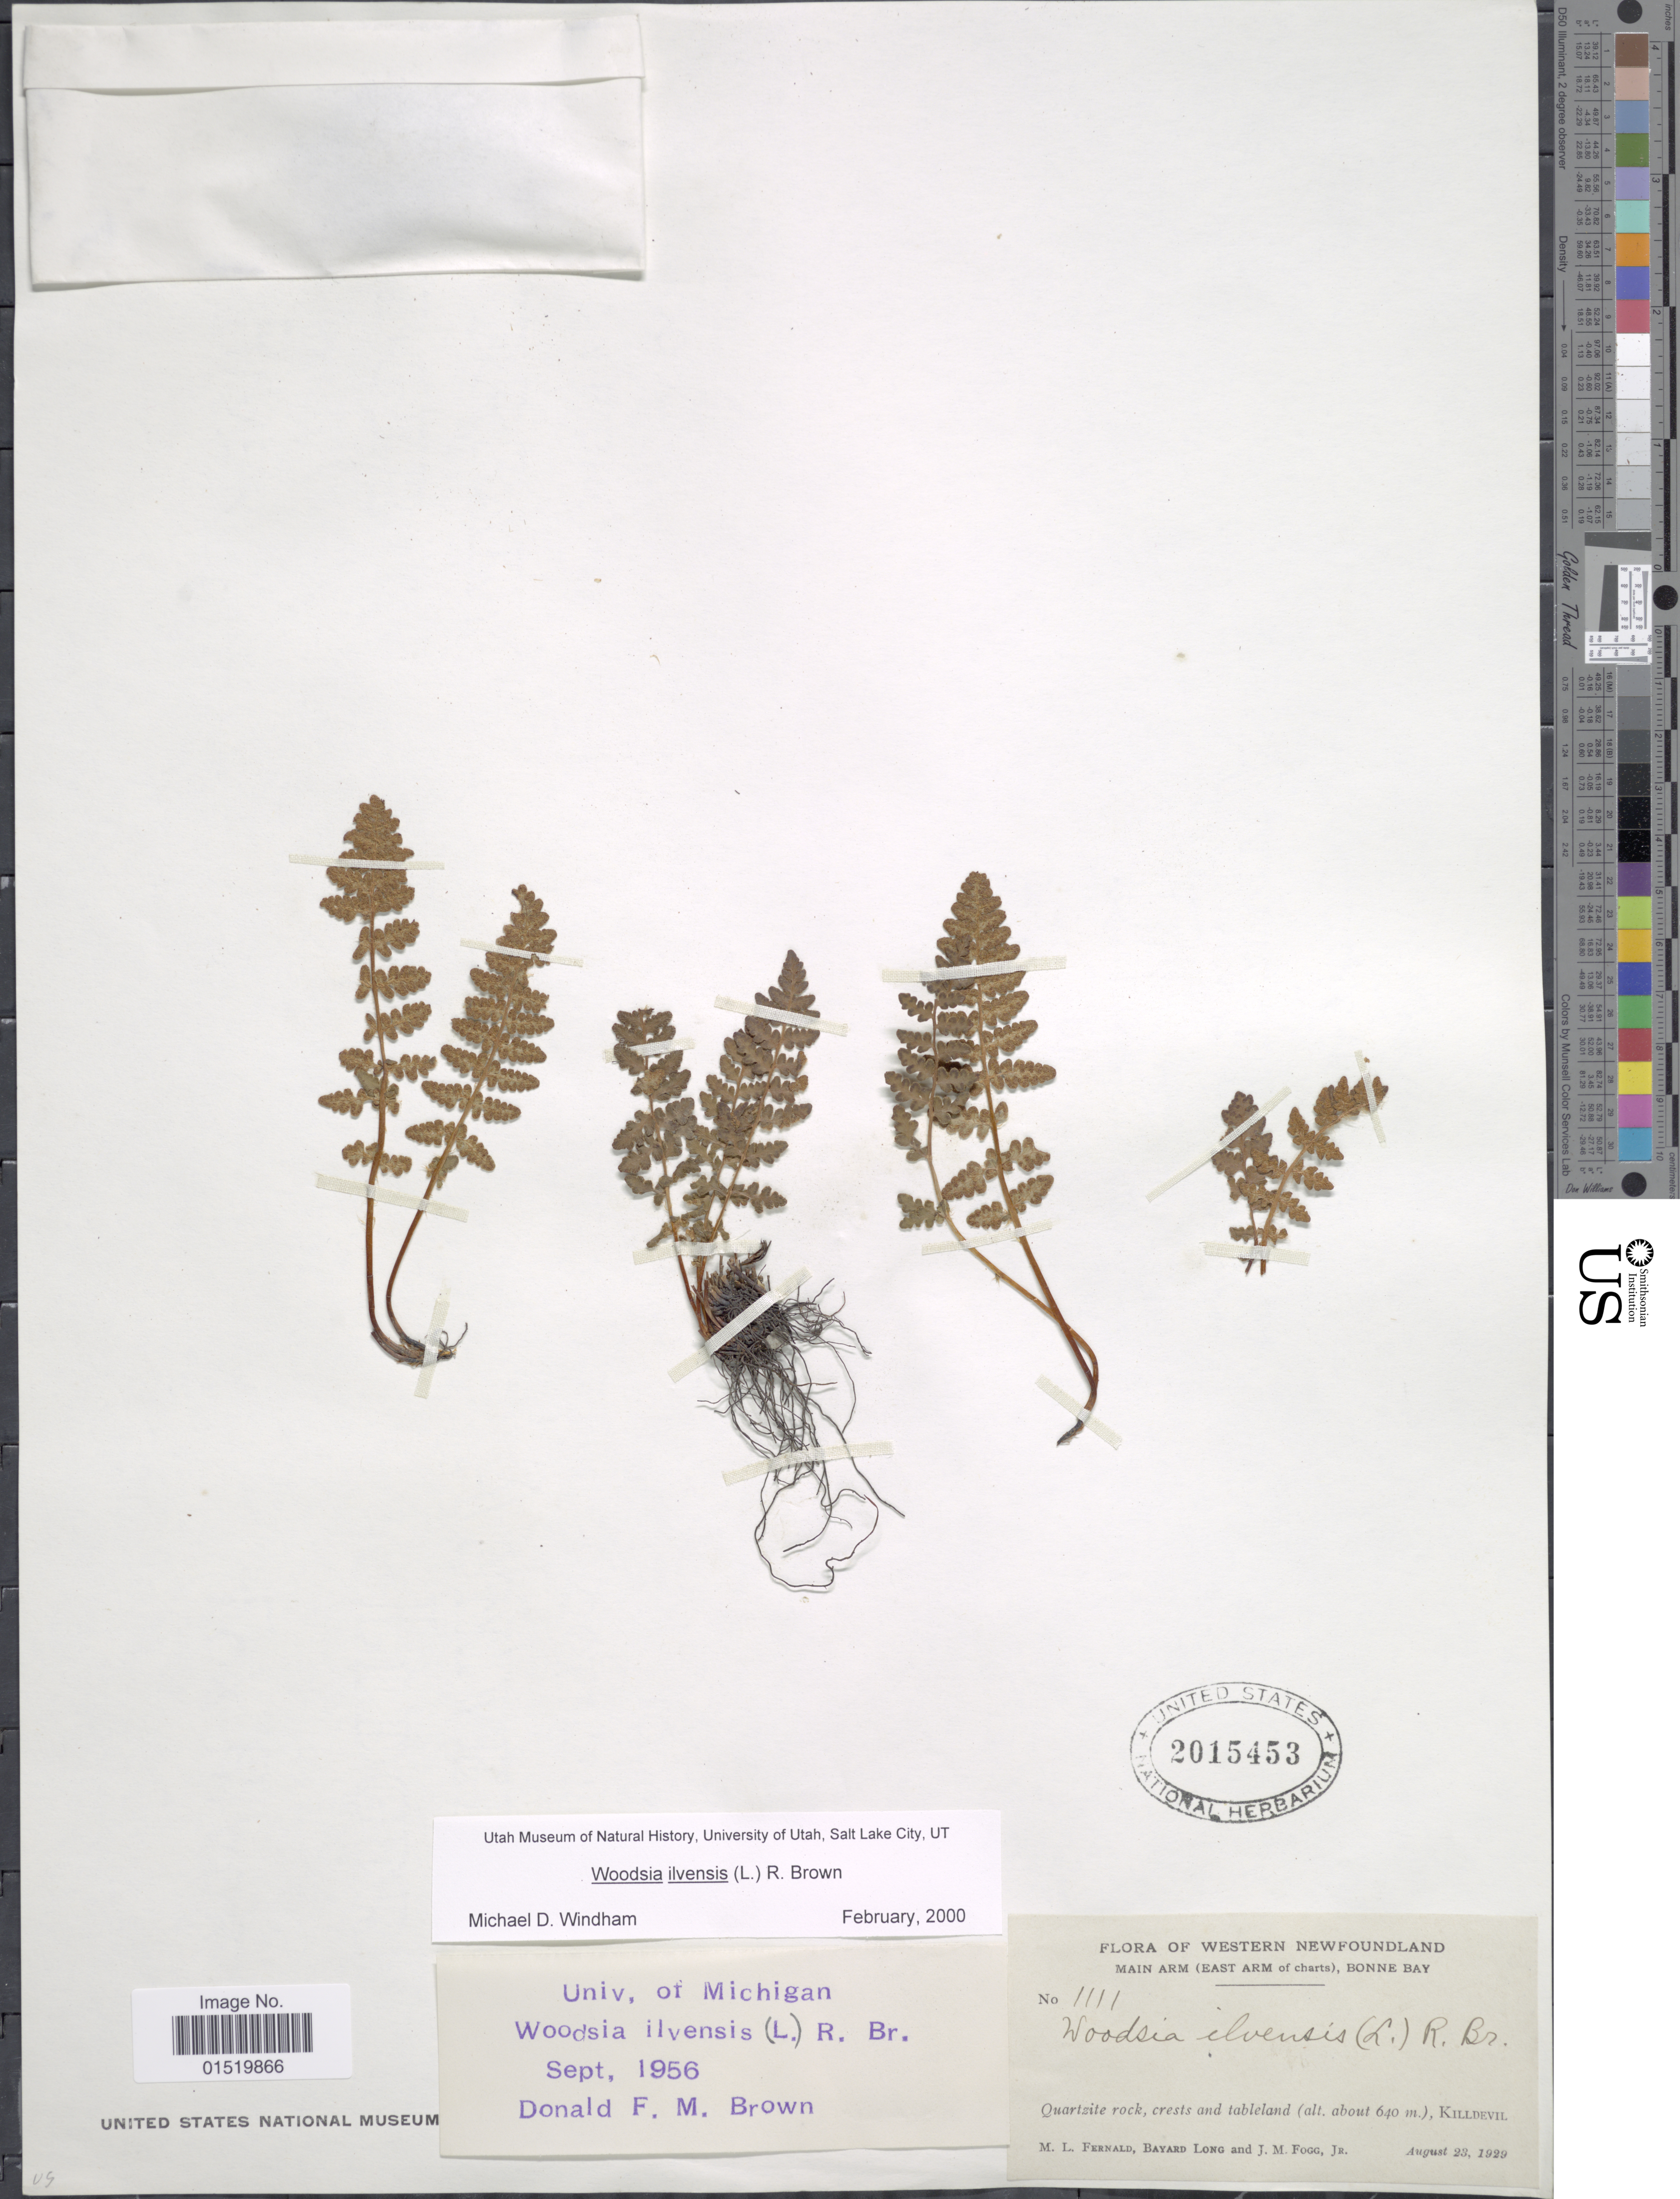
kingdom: Plantae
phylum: Tracheophyta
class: Polypodiopsida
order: Polypodiales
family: Woodsiaceae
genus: Woodsia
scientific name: Woodsia ilvensis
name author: (L.) R. Br.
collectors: M. L. Fernald, B. Long & J. Fogg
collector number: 1111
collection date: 1929-08-23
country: Canada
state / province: Newfoundland and Labrador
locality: Western Newfoundland, Main Arm (East Arm of charts), Bonne Bay, Quartzite rock, crests and tabland, Killdevil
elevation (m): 640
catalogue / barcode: US 2015453